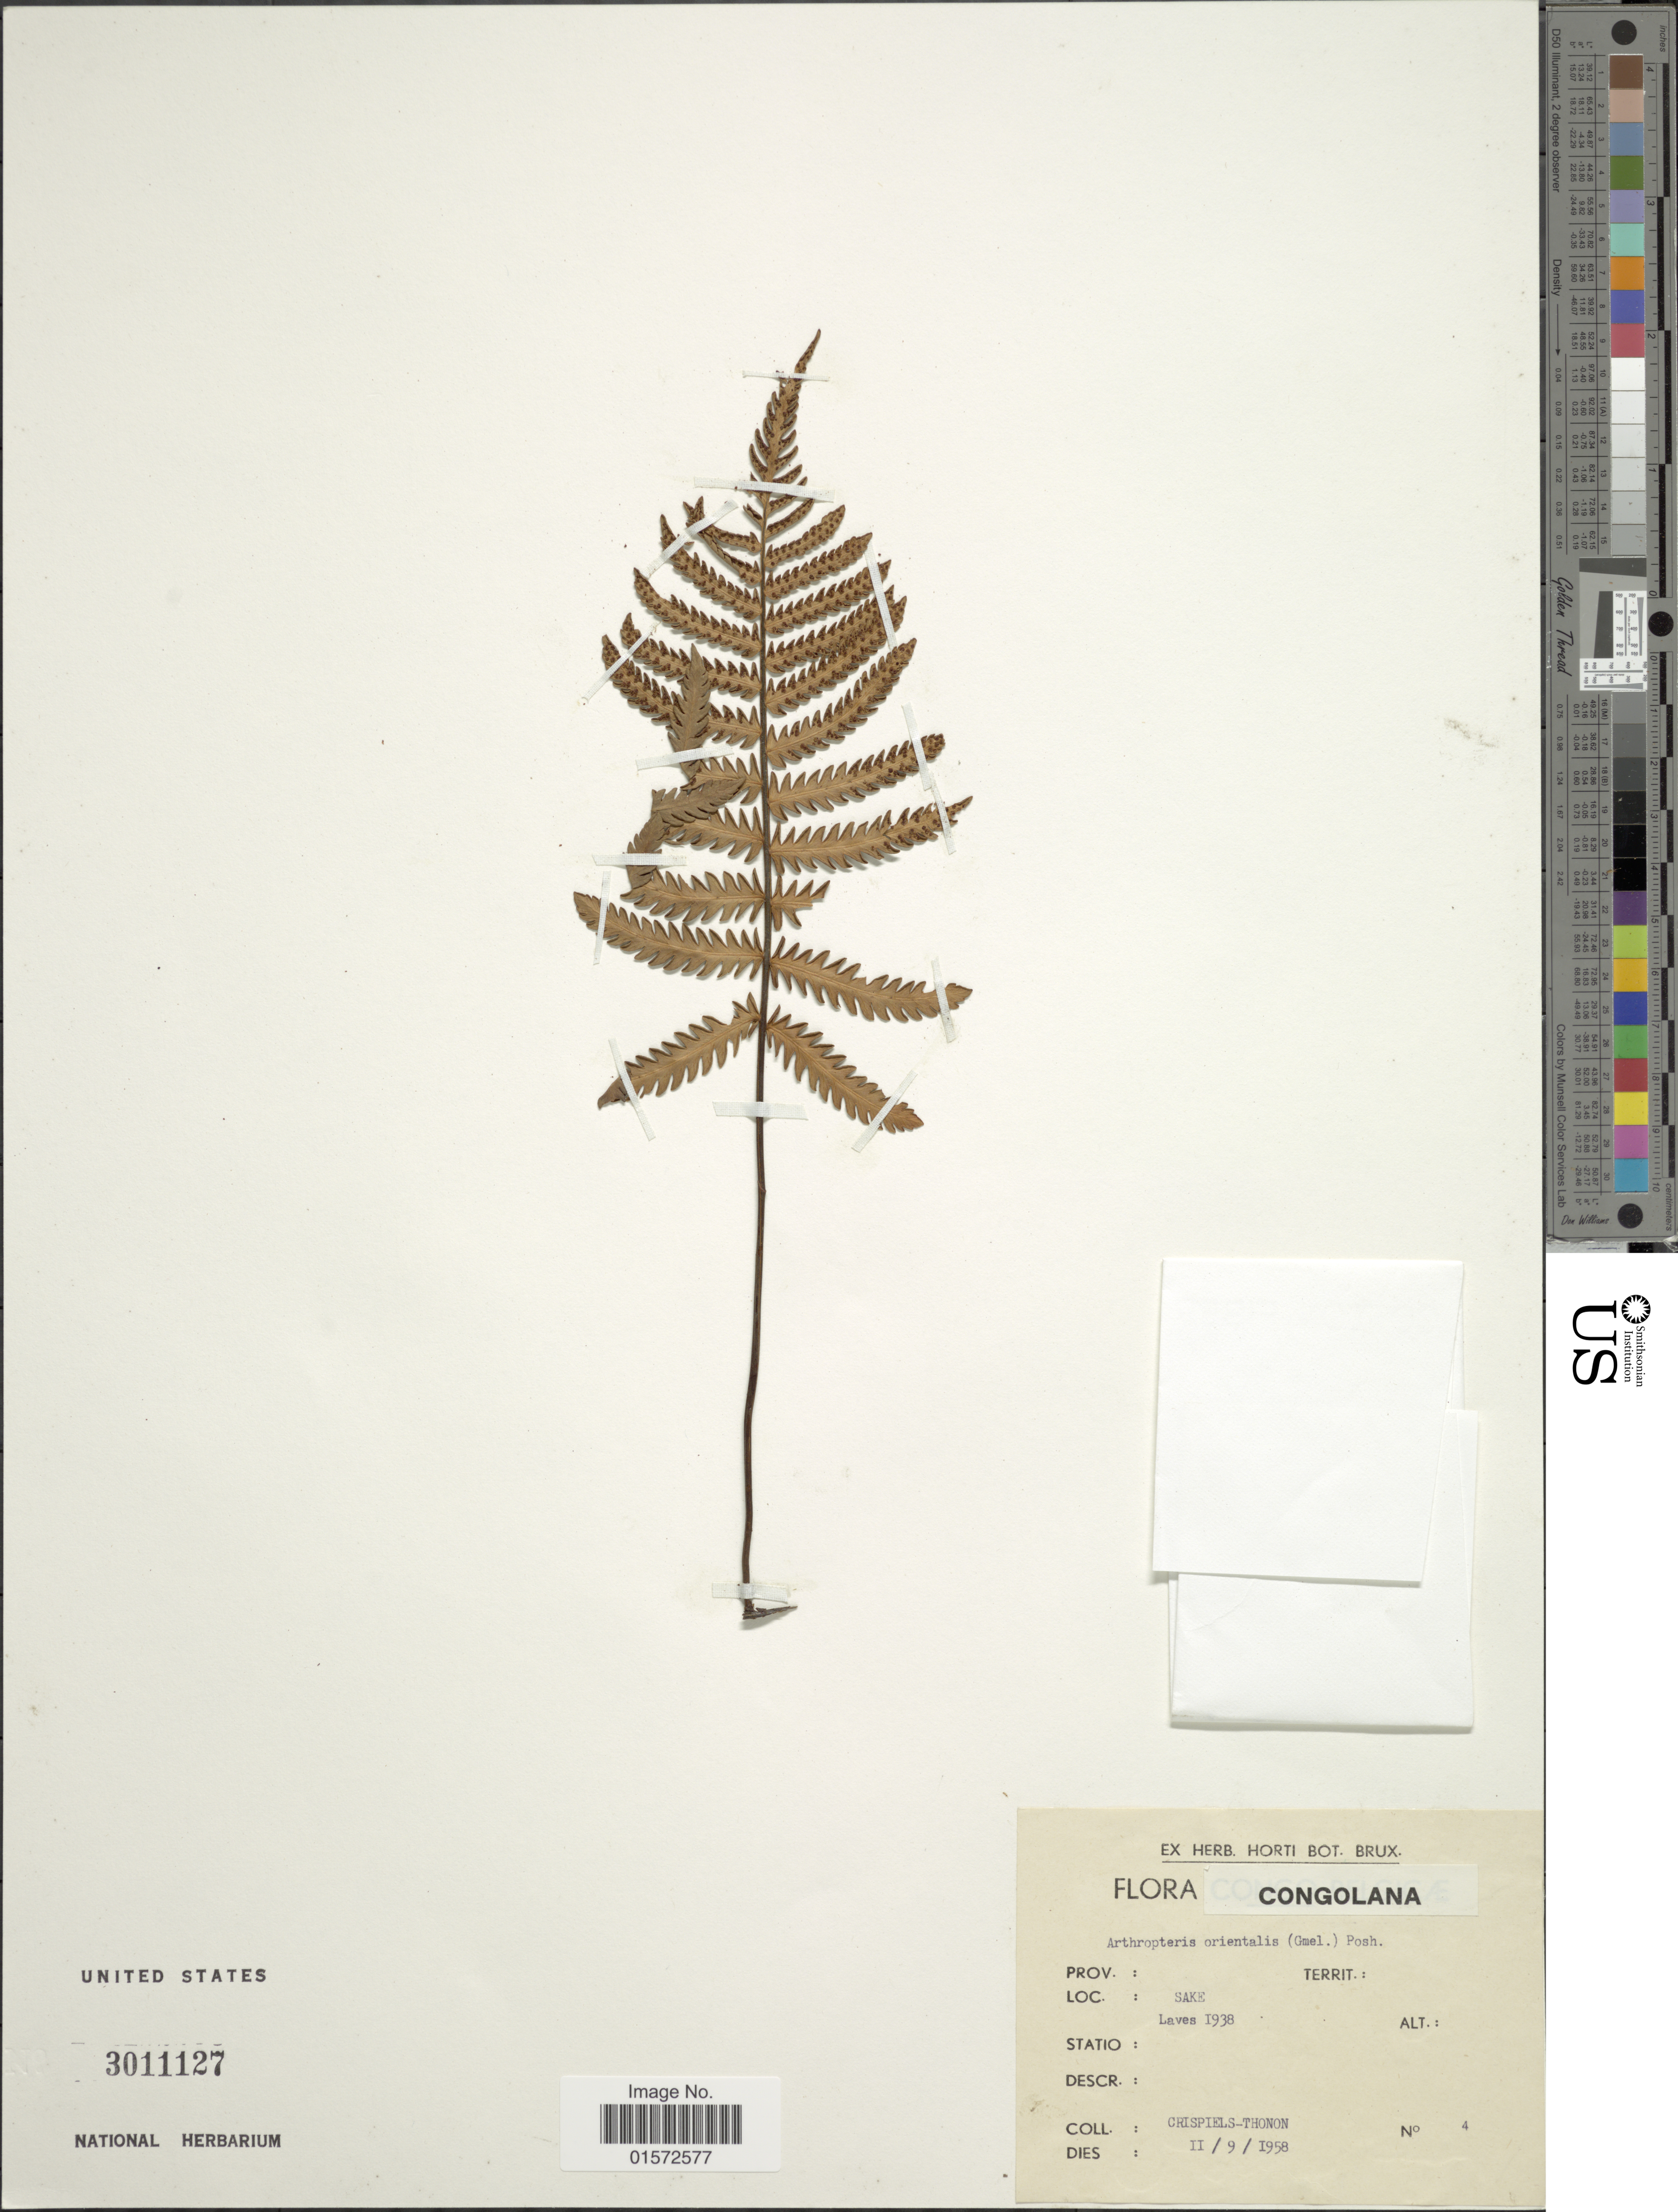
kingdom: Plantae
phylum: Tracheophyta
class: Polypodiopsida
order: Polypodiales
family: Tectariaceae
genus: Arthropteris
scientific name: Arthropteris orientalis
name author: (J.F. Gmel.) Posth.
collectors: Crispiels & Thonon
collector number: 4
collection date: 1958-02-09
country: Congo, Democratic Republic of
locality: Sake, Laves 1938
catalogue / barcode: US 3011127